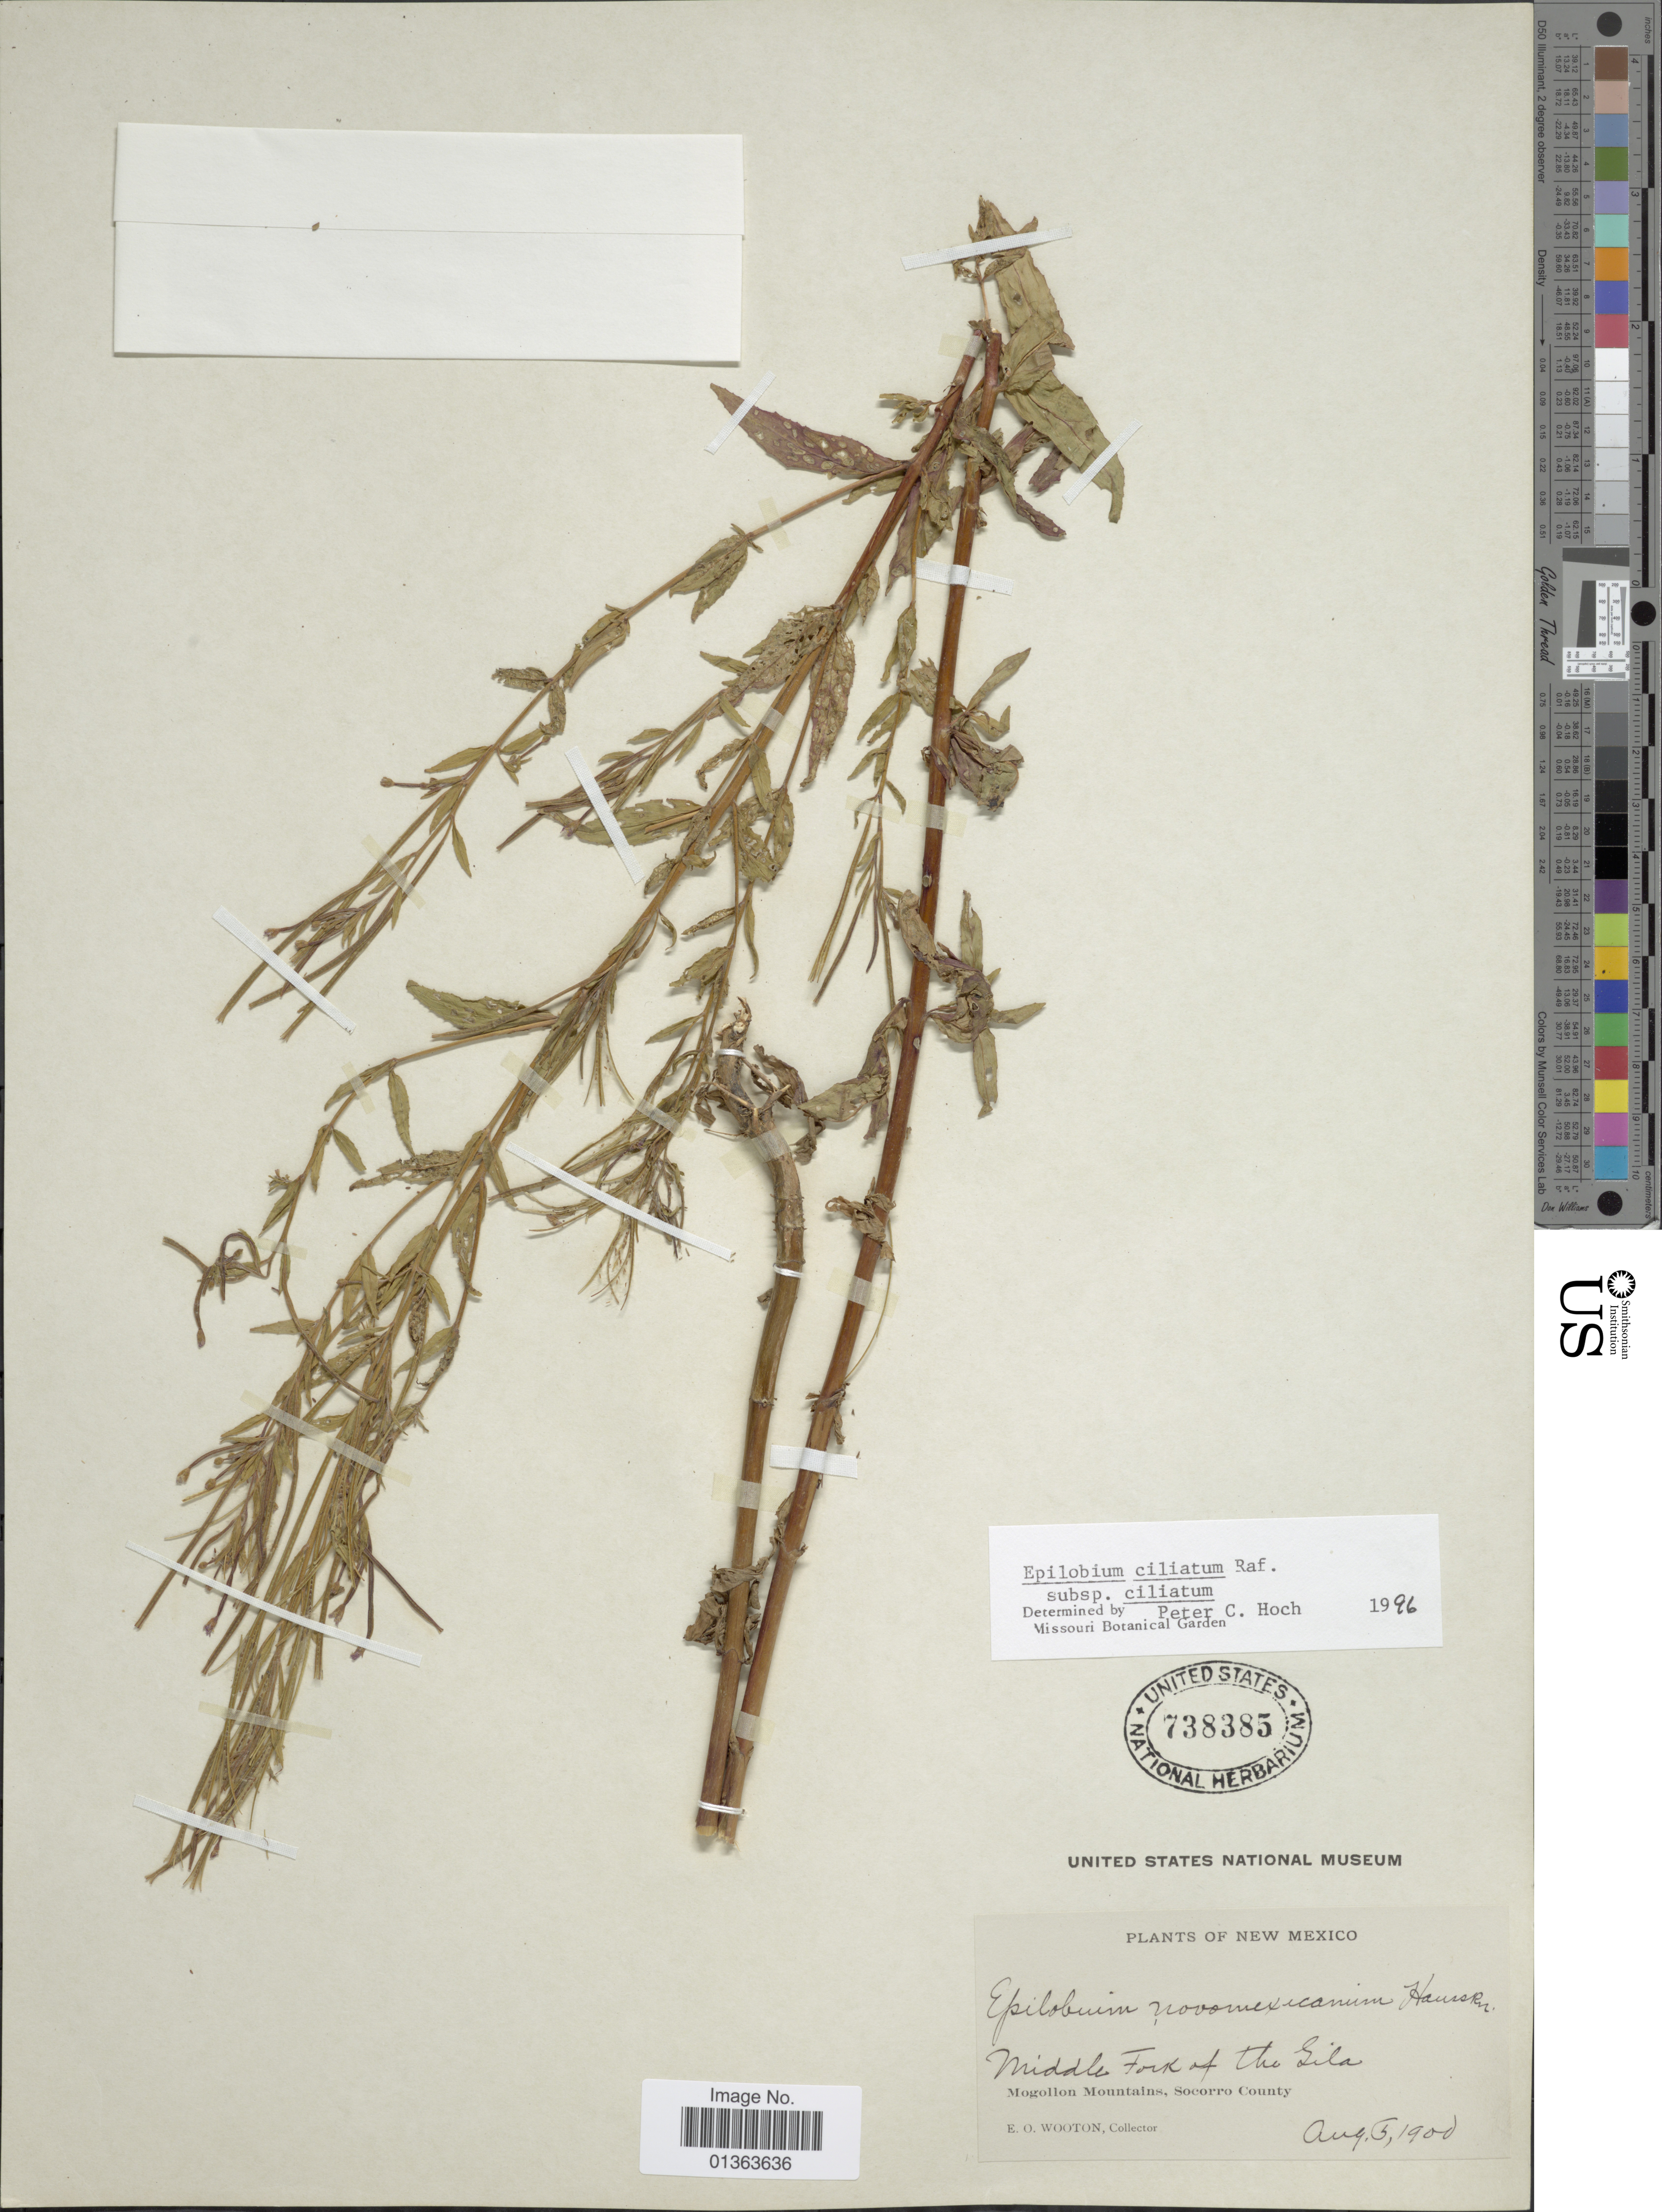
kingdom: Plantae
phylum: Tracheophyta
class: Magnoliopsida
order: Myrtales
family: Onagraceae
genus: Epilobium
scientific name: Epilobium ciliatum subsp. ciliatum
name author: Raf.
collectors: E. O. Wooton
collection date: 1900-08-05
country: United States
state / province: New Mexico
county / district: Socorro County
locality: Middle Fork of the Gila. Mogollon Mountains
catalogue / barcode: US 738385